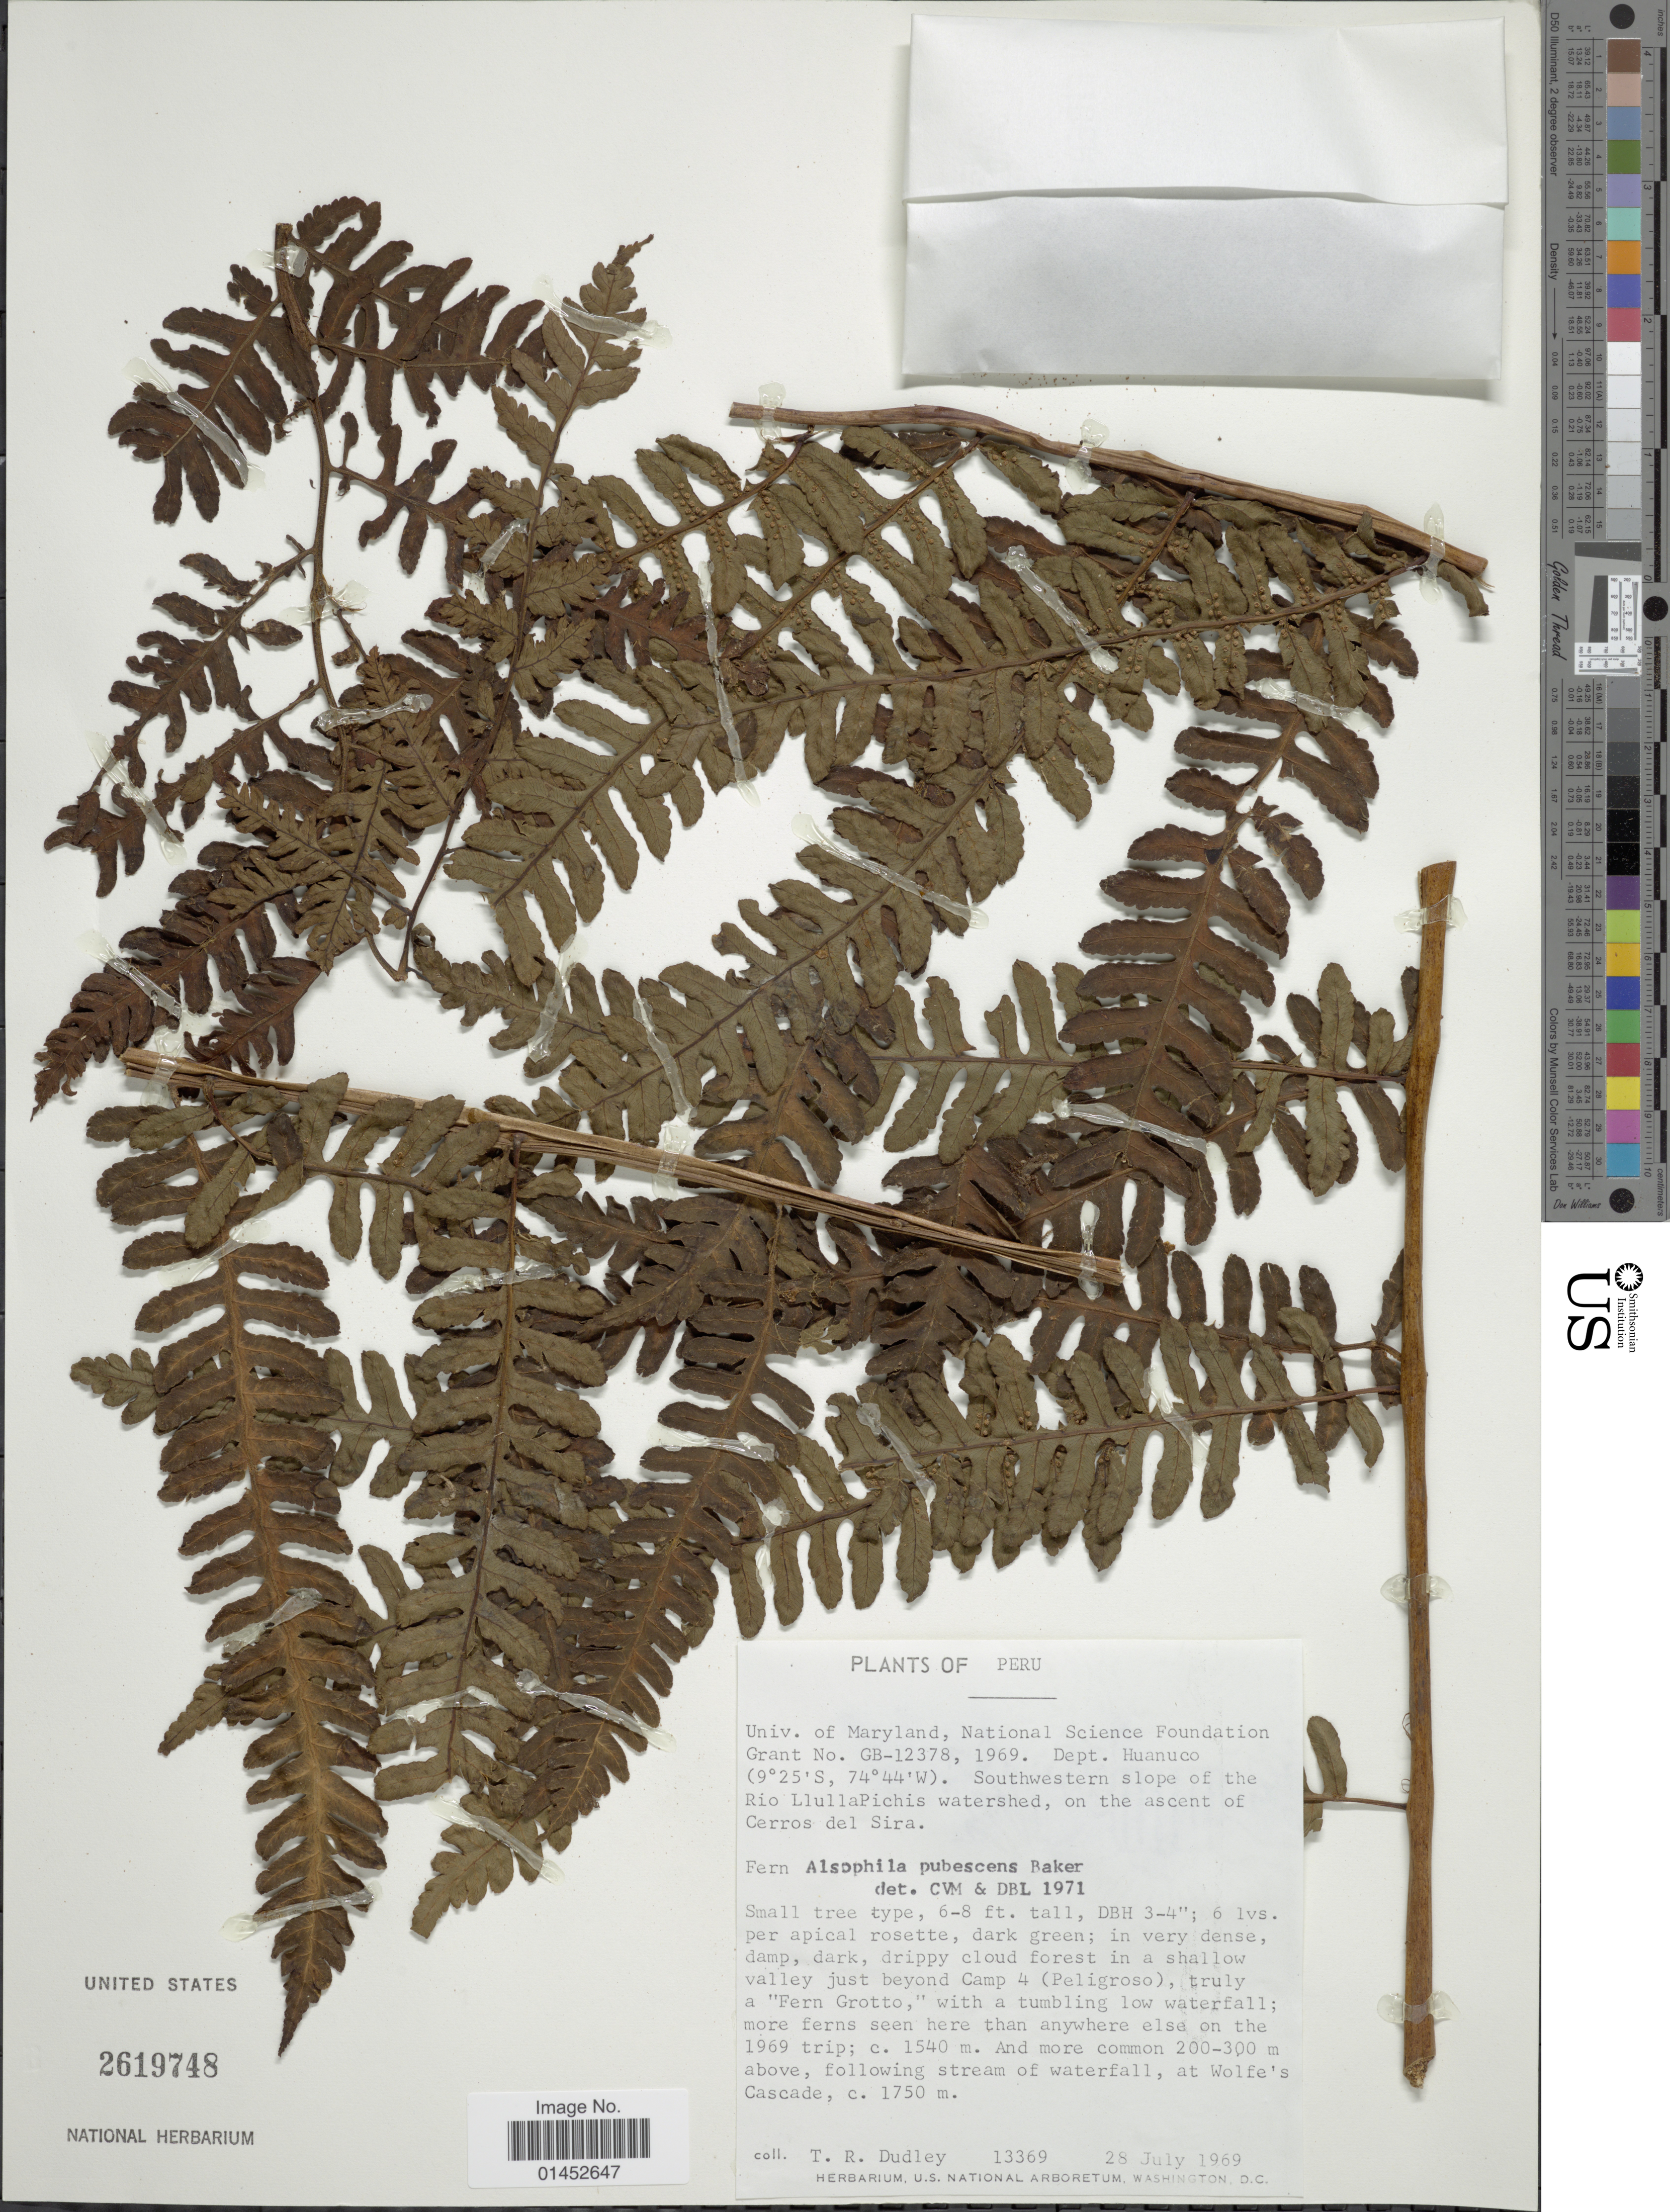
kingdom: Plantae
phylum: Tracheophyta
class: Polypodiopsida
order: Cyatheales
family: Cyatheaceae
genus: Cyathea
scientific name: Cyathea pungens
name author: (Willd.) Domin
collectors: T. R. Dudley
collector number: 13369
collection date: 1969-07-28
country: Peru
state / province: Huánuco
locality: Dept. Huanuco, Southwestern slope of the Rio LlulaPichis watershed, on the ascent of Cerros del Sira, following stream of waterfall, at Wolfe's Cascade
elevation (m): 1750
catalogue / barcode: US 2619748